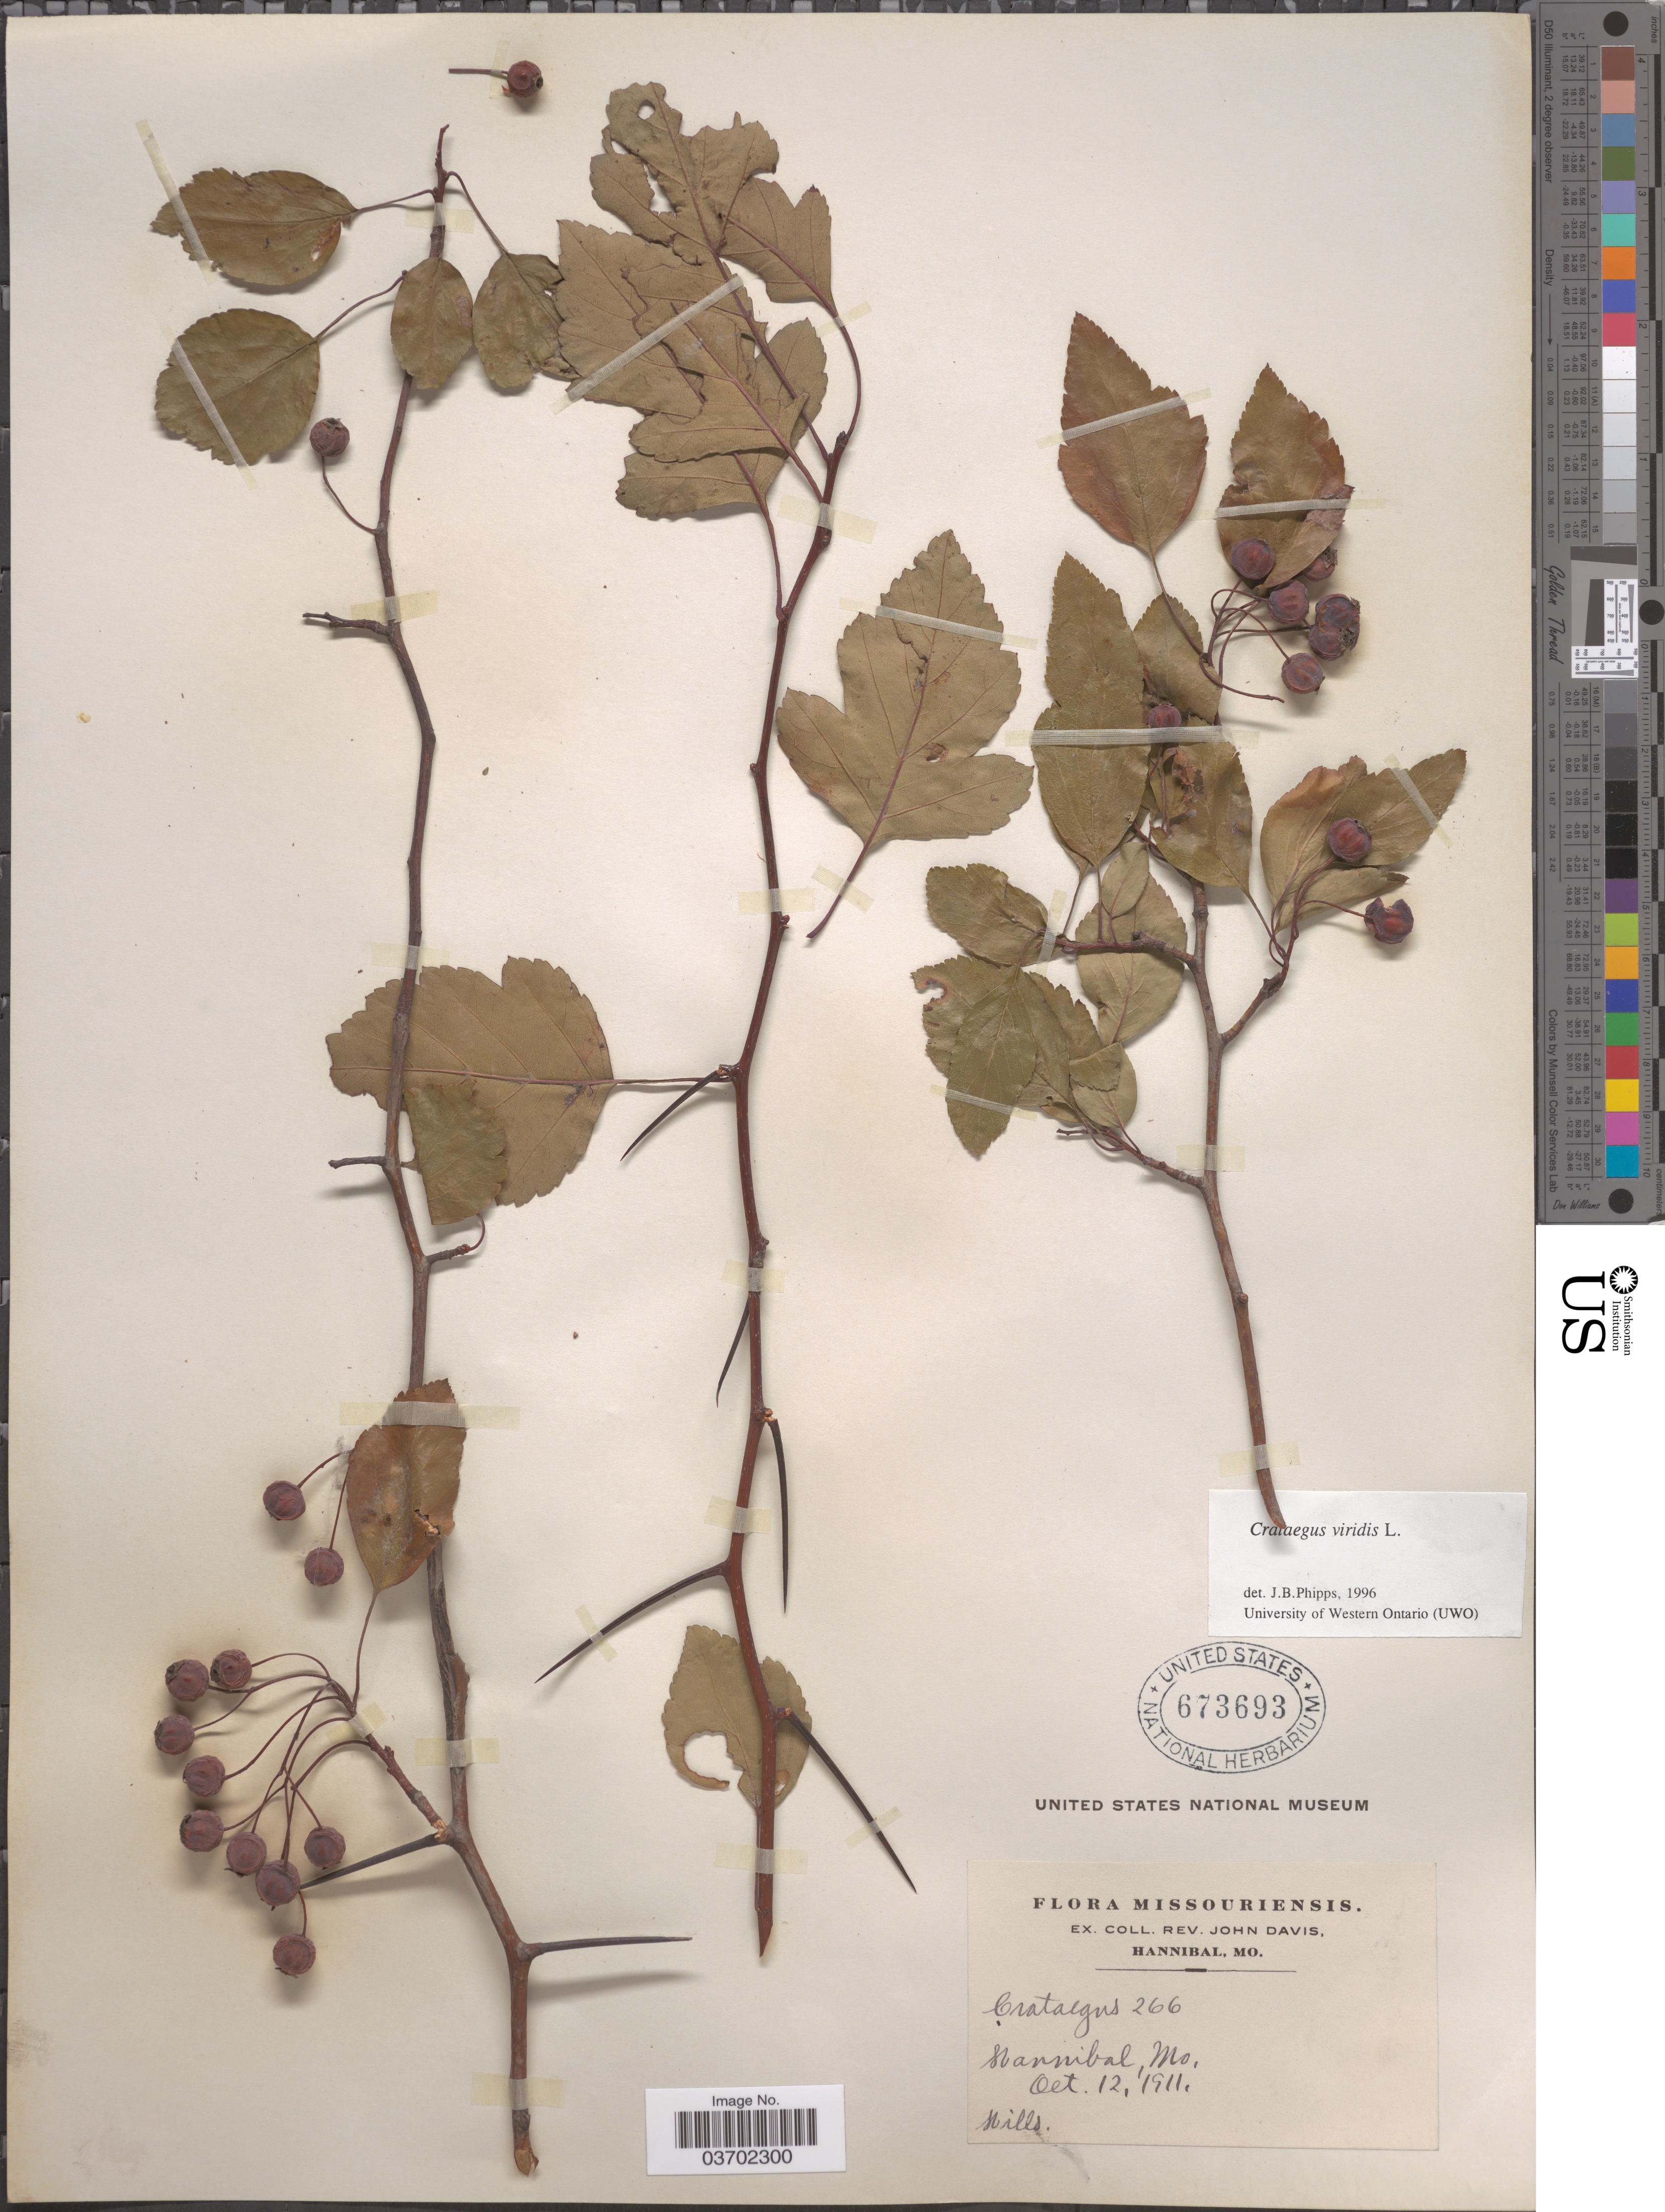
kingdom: Plantae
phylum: Tracheophyta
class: Magnoliopsida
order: Rosales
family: Rosaceae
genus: Crataegus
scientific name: Crataegus viridis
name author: L.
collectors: ex herb. Rev. John Davis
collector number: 266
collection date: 1911-10-12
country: United States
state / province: Missouri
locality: Hannibal.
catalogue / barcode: US 673693